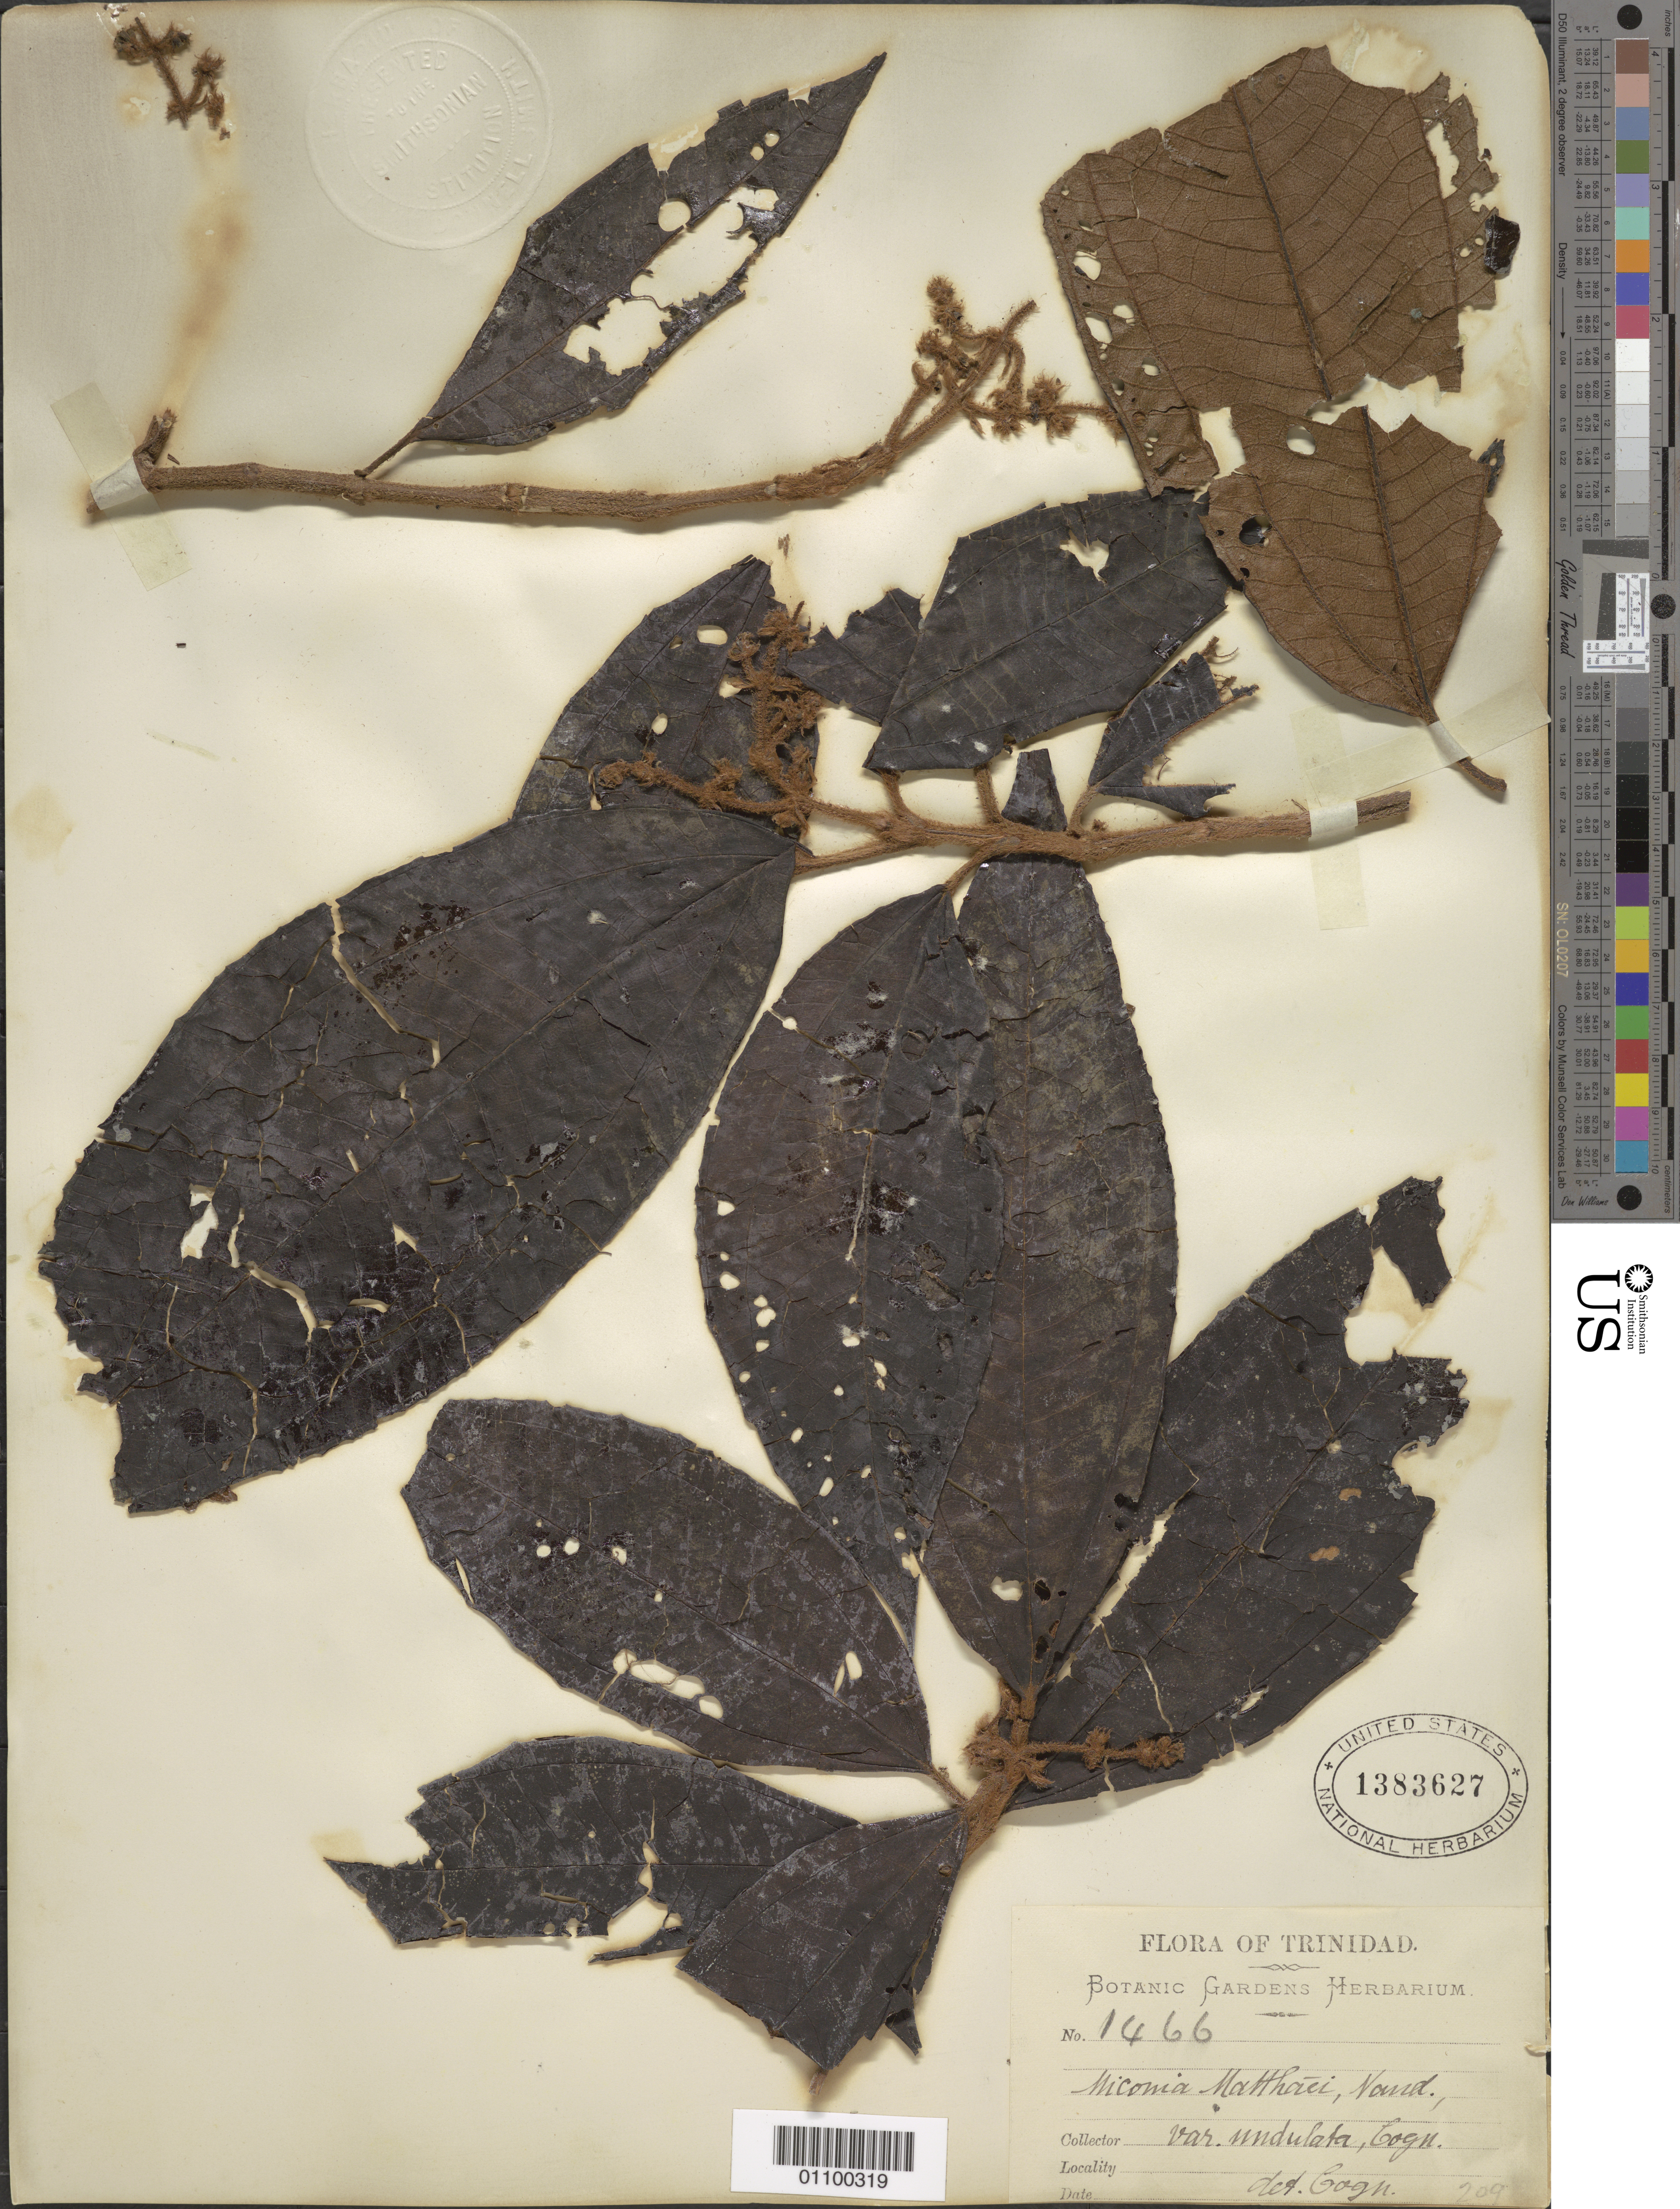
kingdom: Plantae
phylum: Tracheophyta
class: Magnoliopsida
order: Myrtales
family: Melastomataceae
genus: Miconia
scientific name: Miconia matthaei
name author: Naudin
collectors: Botanic Gardens Herbarium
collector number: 1466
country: Trinidad and Tobago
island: Trinidad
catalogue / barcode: US 1383627